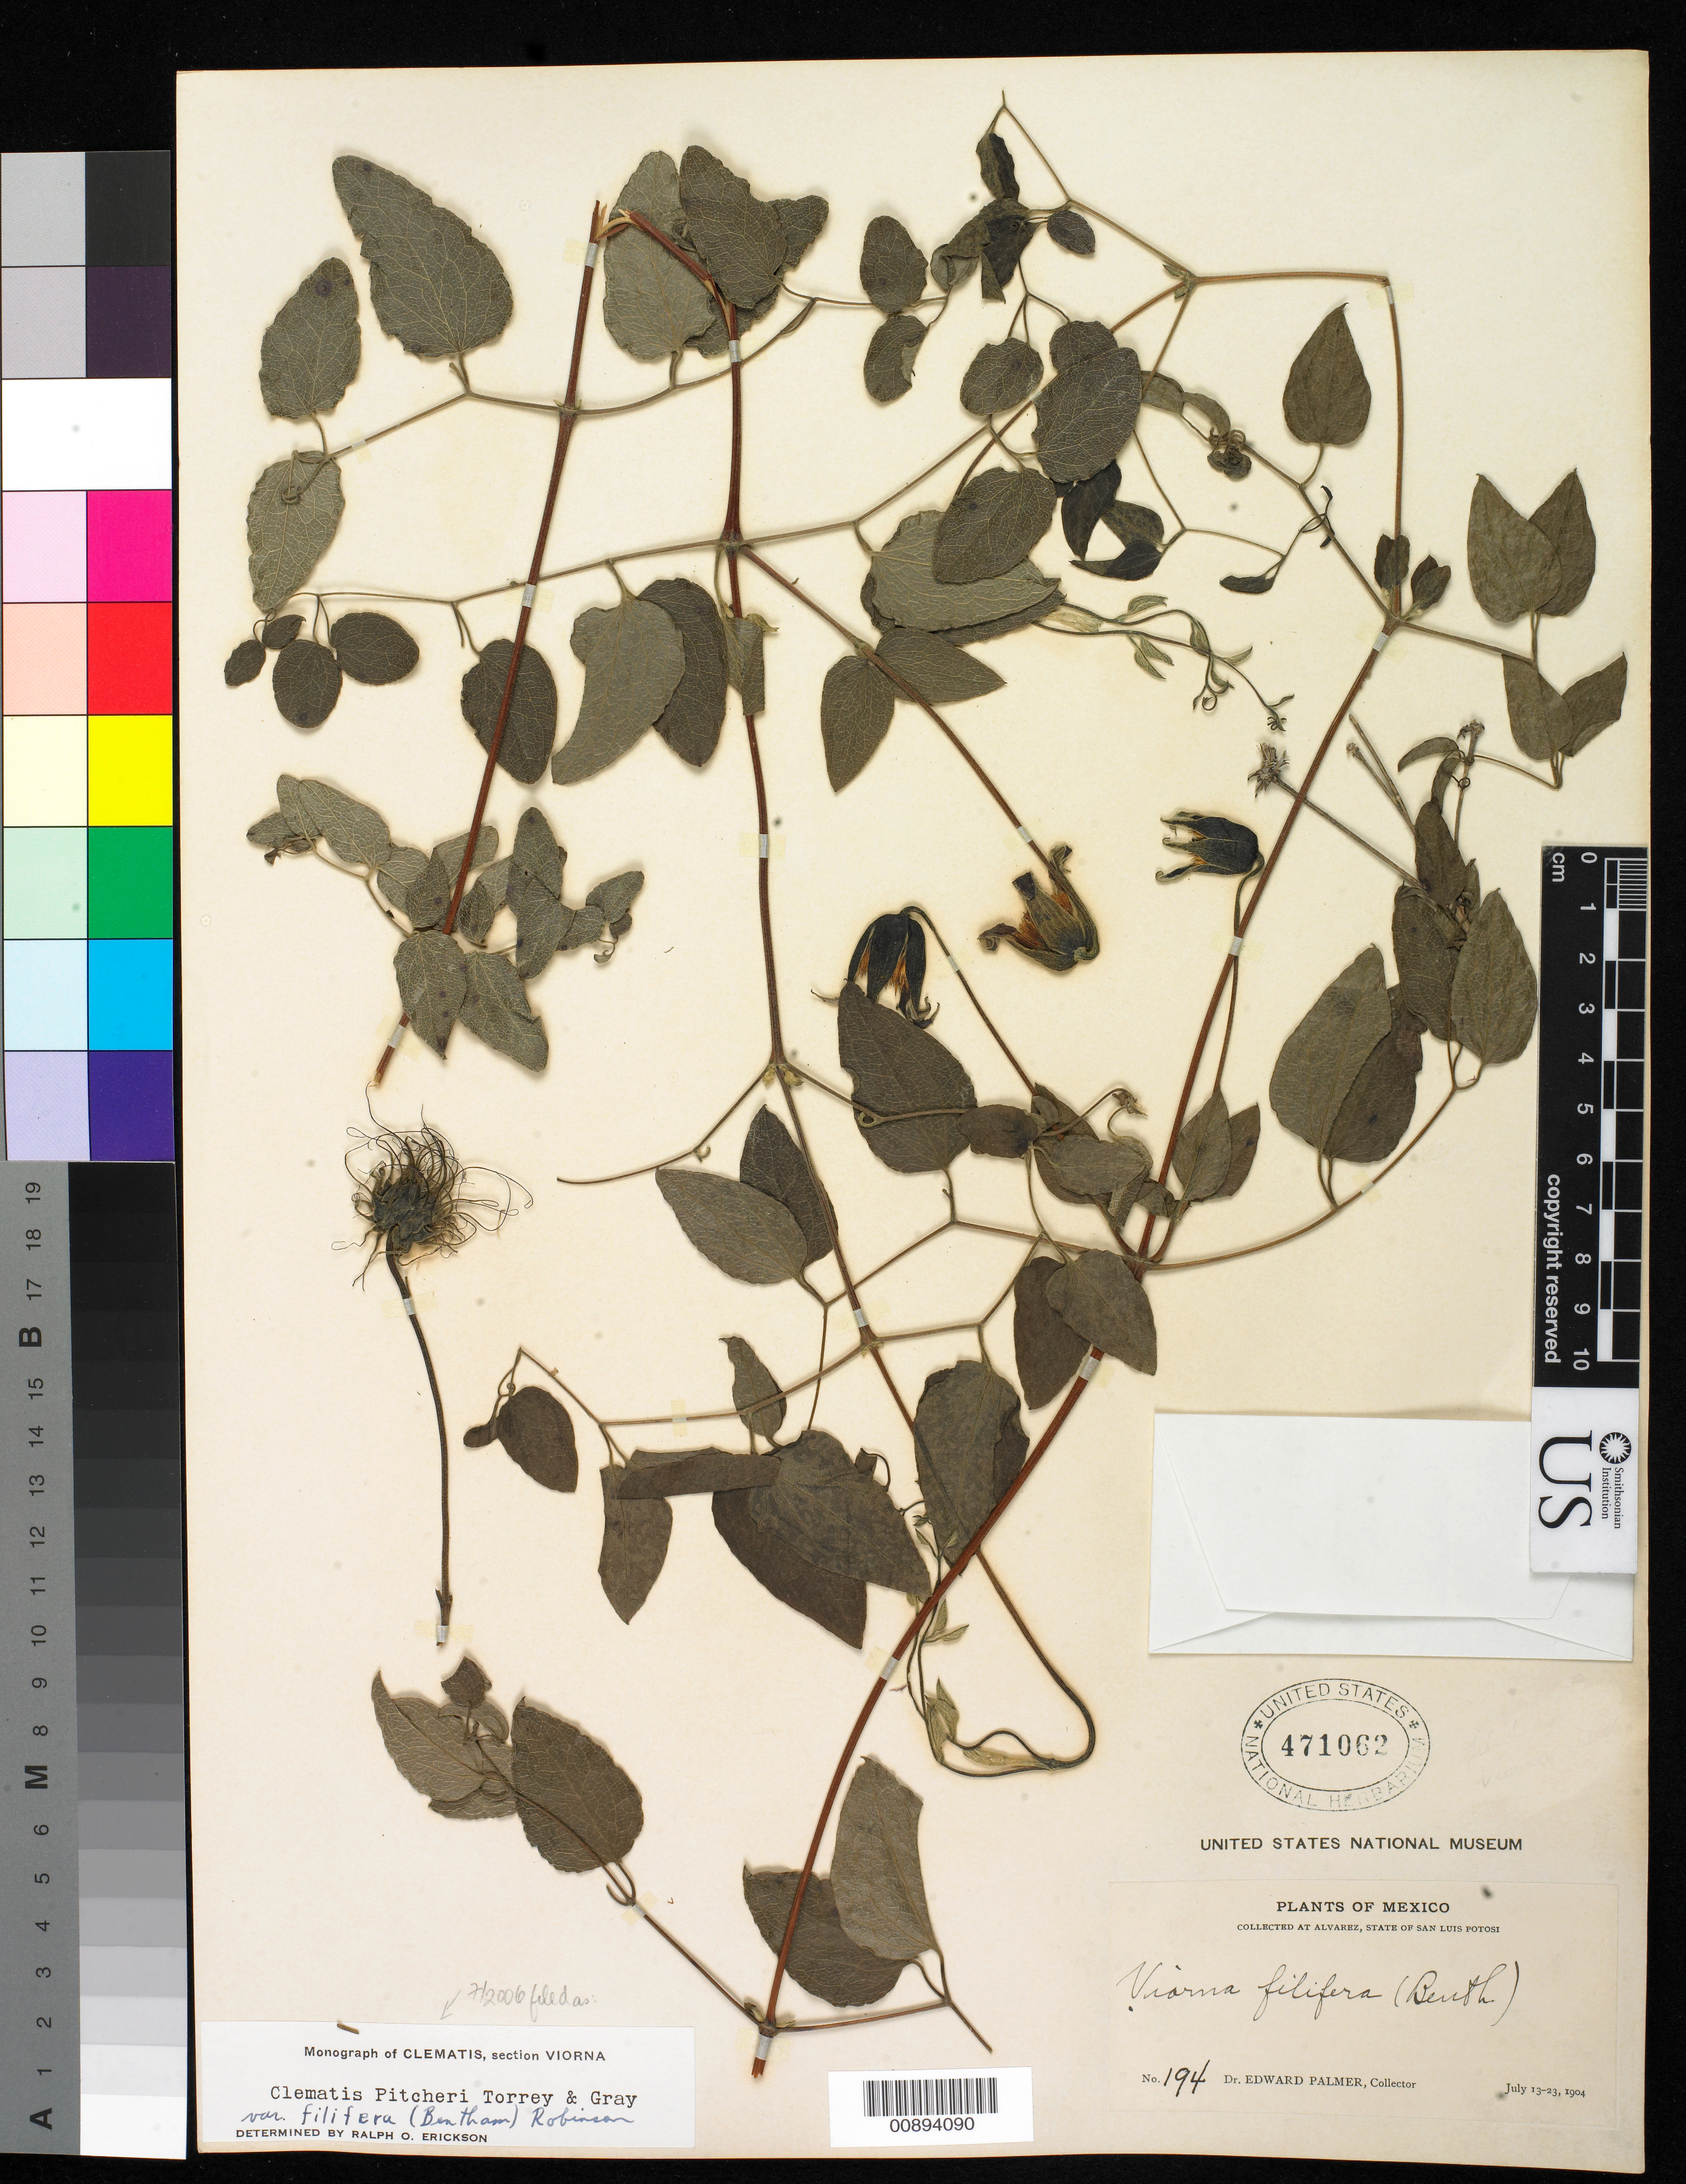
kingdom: Plantae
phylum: Tracheophyta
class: Magnoliopsida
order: Ranunculales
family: Ranunculaceae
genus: Clematis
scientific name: Clematis pitcheri var. filifera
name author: (Benth.) B.L. Rob.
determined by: Erickson, R. O.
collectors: E. Palmer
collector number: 194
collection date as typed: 13 Jul 1904 to 23 Jul 1904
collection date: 1904-07-13/1904-07-23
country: Mexico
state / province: San Luis Potosí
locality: Alvarez, San Luis Potosí.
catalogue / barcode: US 471062